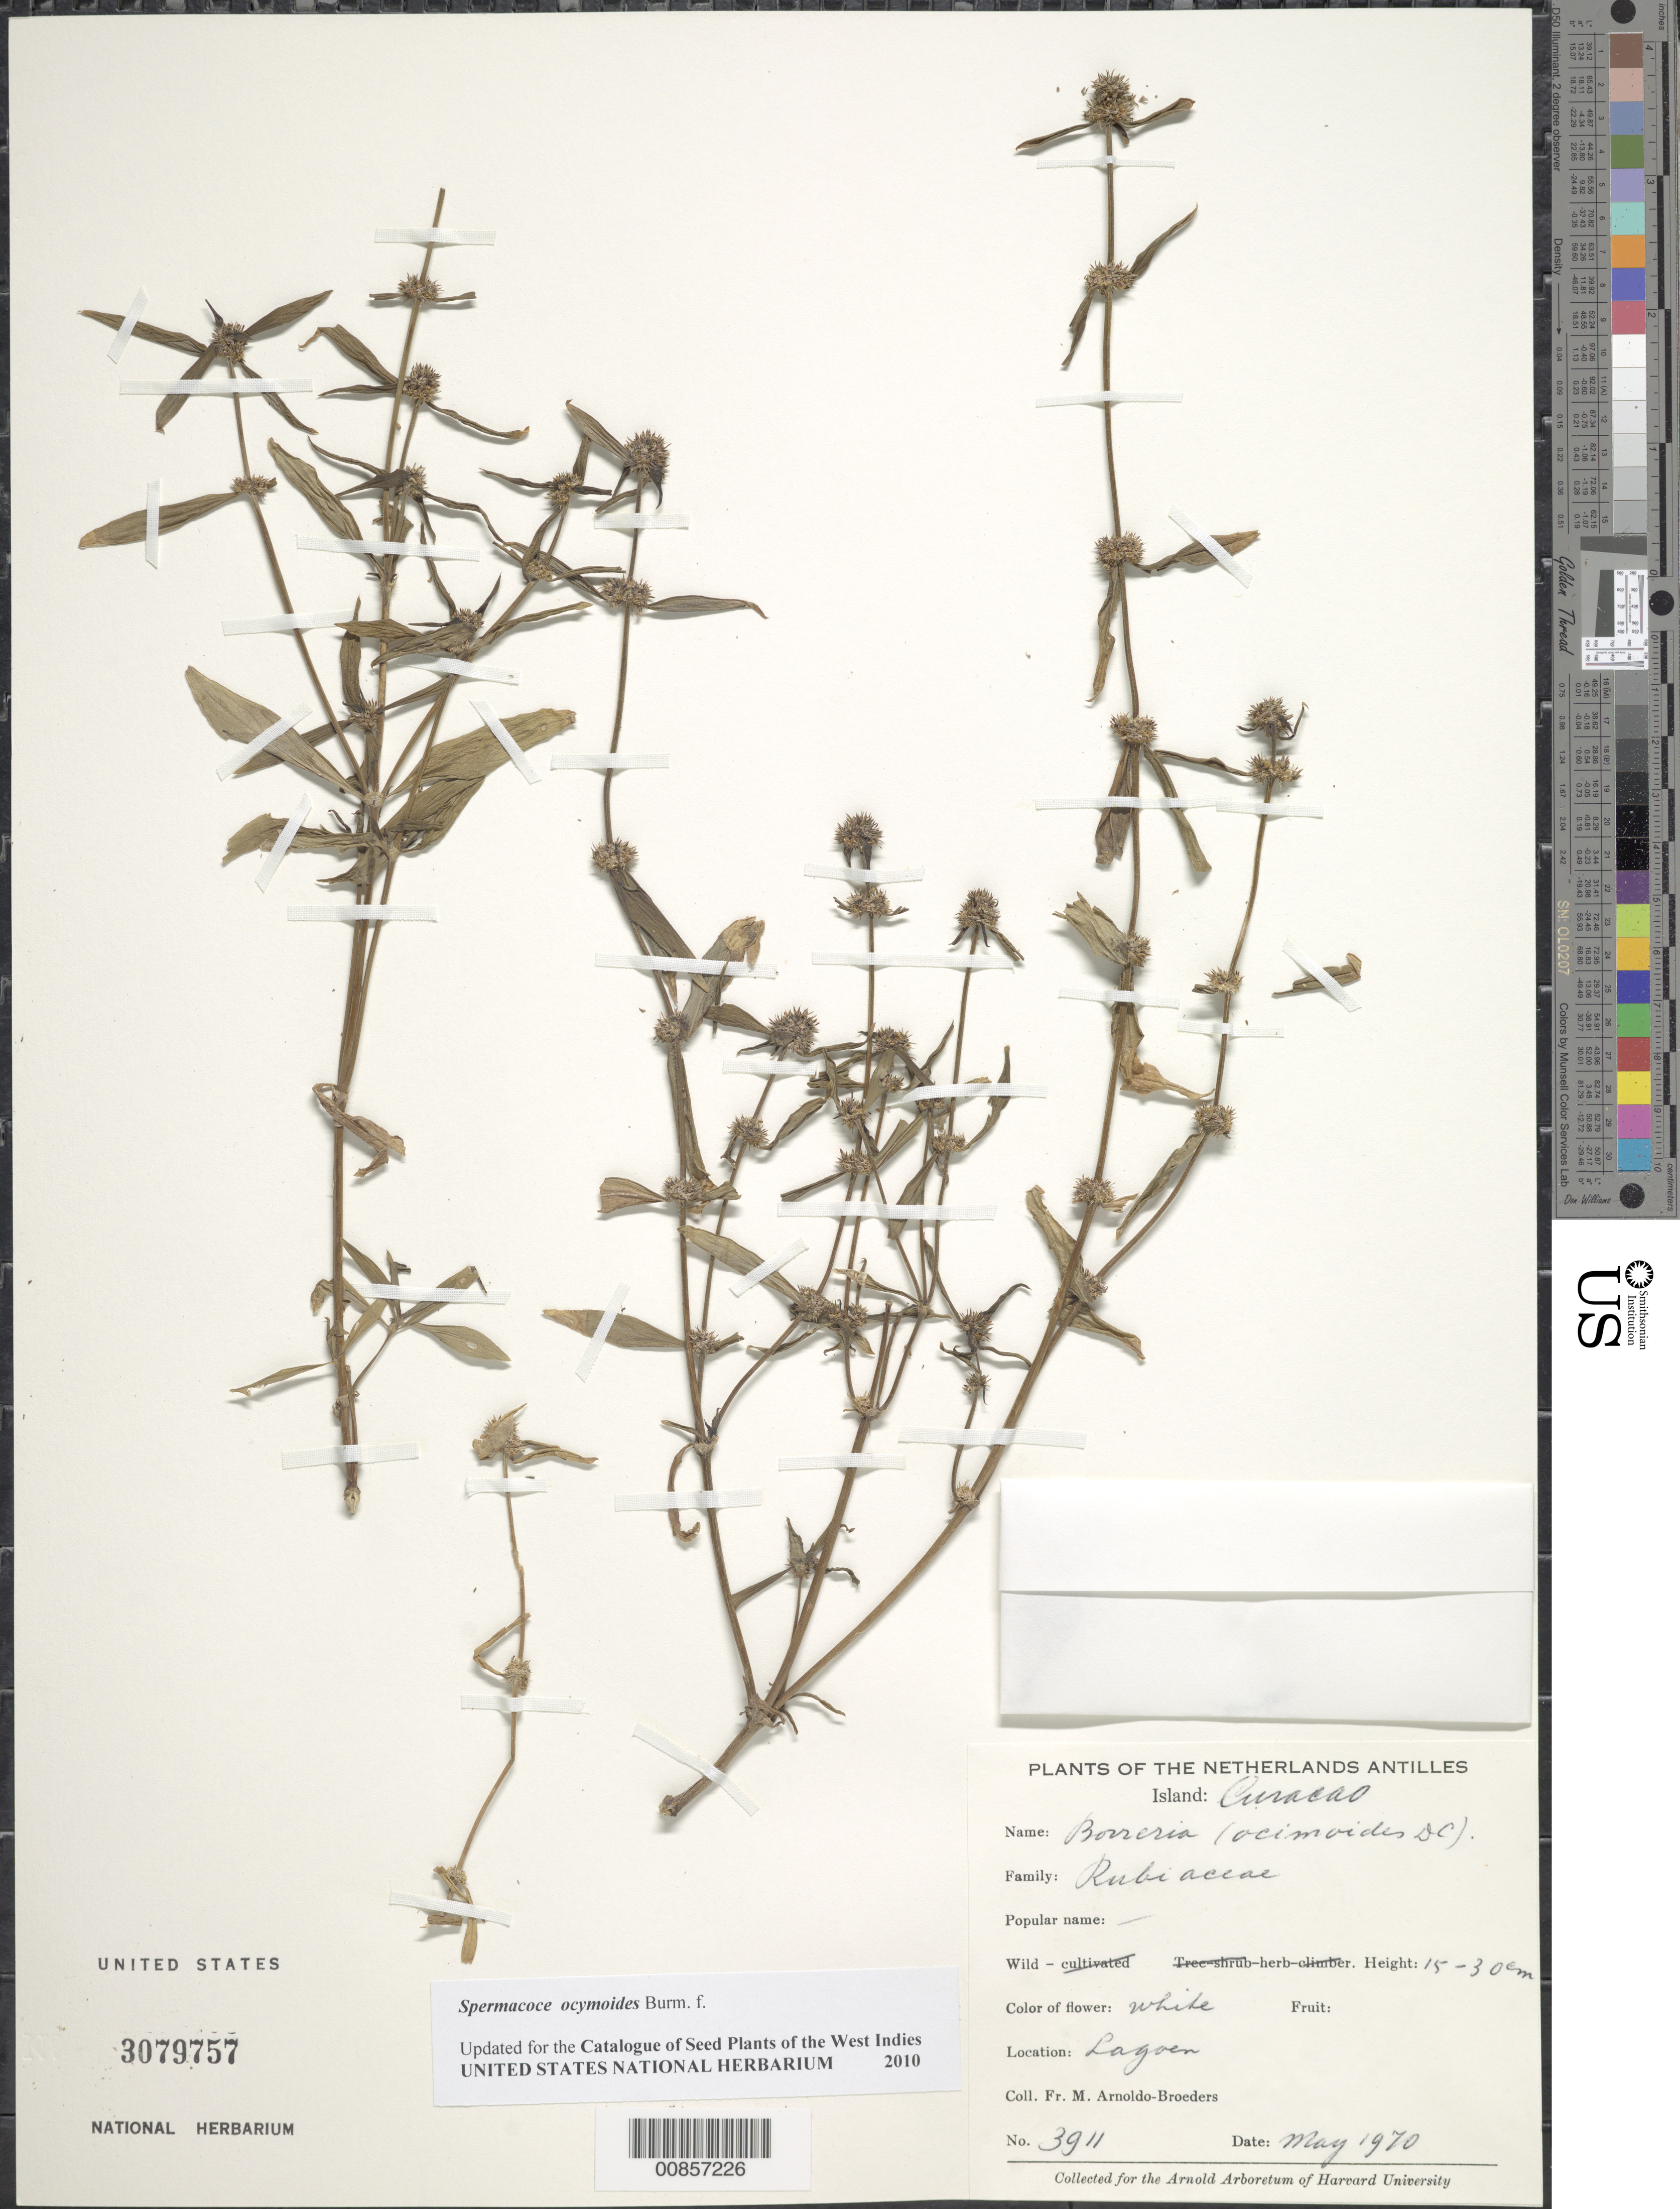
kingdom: Plantae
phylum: Tracheophyta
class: Magnoliopsida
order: Gentianales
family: Rubiaceae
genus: Spermacoce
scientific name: Spermacoce ocymoides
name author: Burm. f.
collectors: N. Arnoldo-Broeders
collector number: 3911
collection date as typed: May 1970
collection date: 1970-05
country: Curaçao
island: Curaçao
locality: Lagoen.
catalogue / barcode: US 3079757